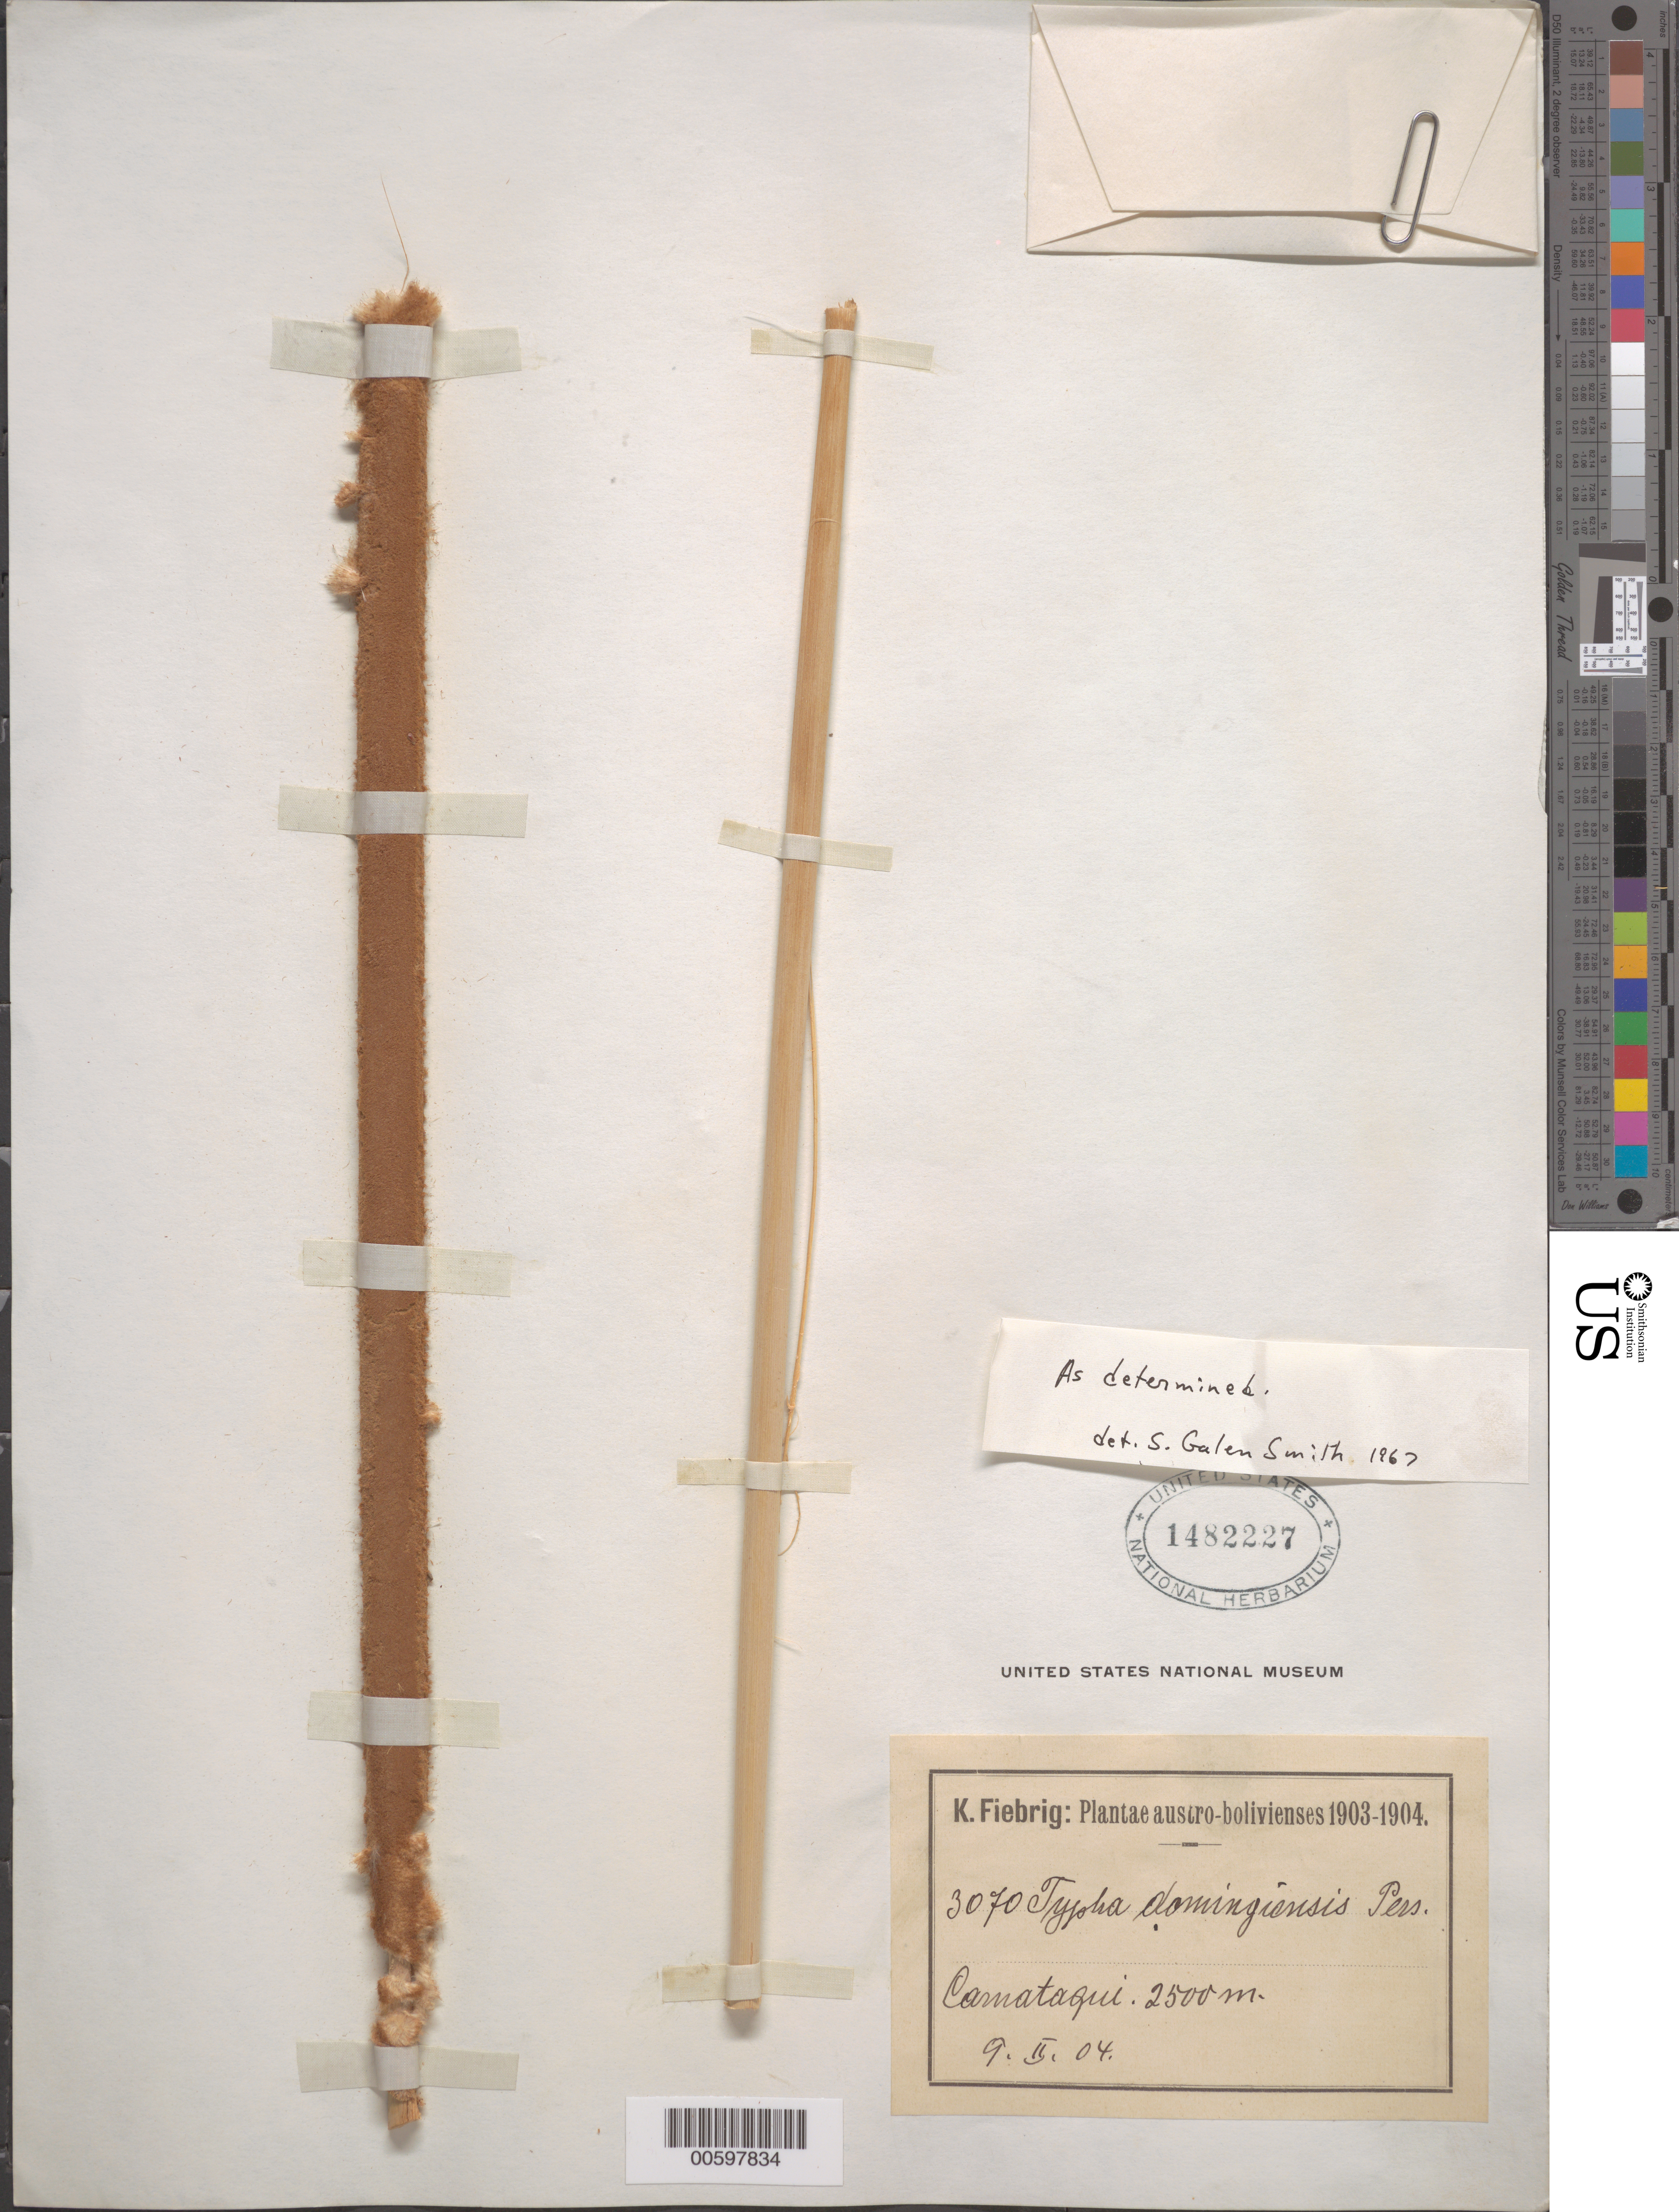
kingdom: Plantae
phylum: Tracheophyta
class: Liliopsida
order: Poales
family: Typhaceae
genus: Typha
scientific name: Typha domingensis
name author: Pers.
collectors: K. Fiebrig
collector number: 3070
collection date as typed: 09 Feb 1904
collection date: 1904-02-09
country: Bolivia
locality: Carnataqui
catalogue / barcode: US 1482227